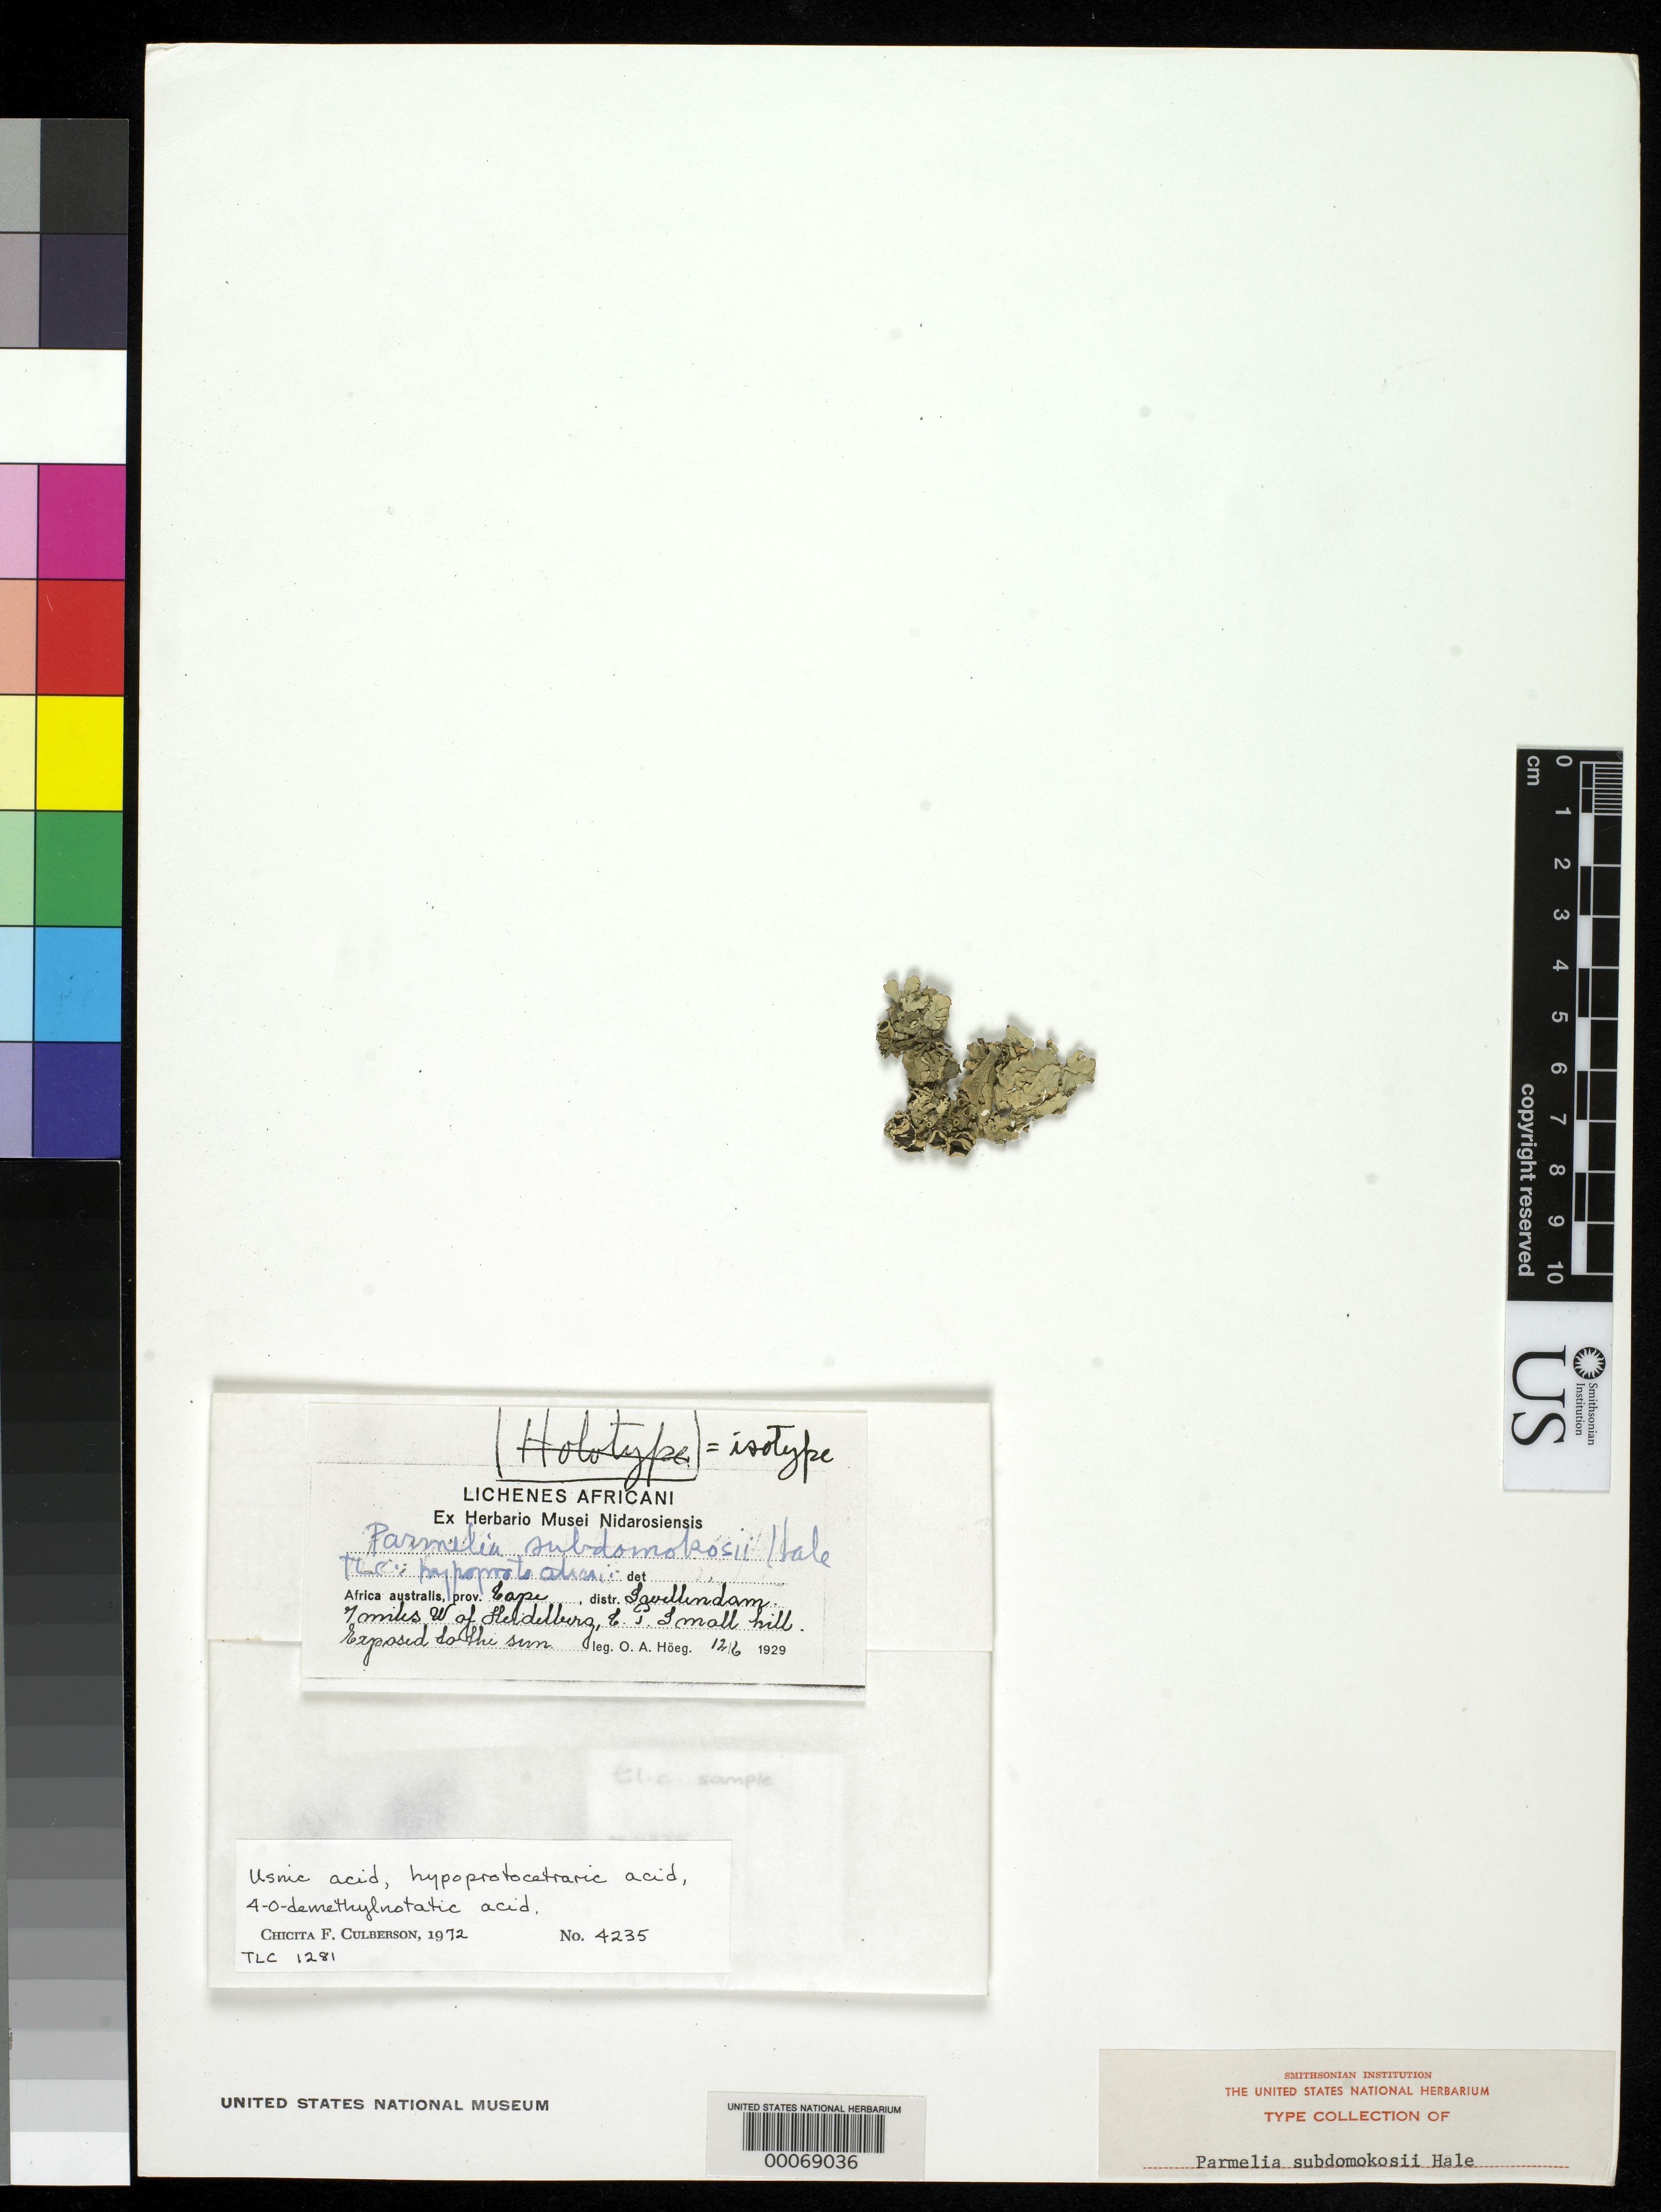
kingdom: Fungi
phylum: Ascomycota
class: Lecanoromycetes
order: Lecanorales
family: Parmeliaceae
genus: Parmelia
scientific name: Parmelia subdomokosii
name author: Hale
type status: Isotype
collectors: O. Hoeg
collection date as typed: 12 Jun 1929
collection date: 1929-06-12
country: South Africa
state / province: Western Cape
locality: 7 mi W of Heidelberg, Swellendam.